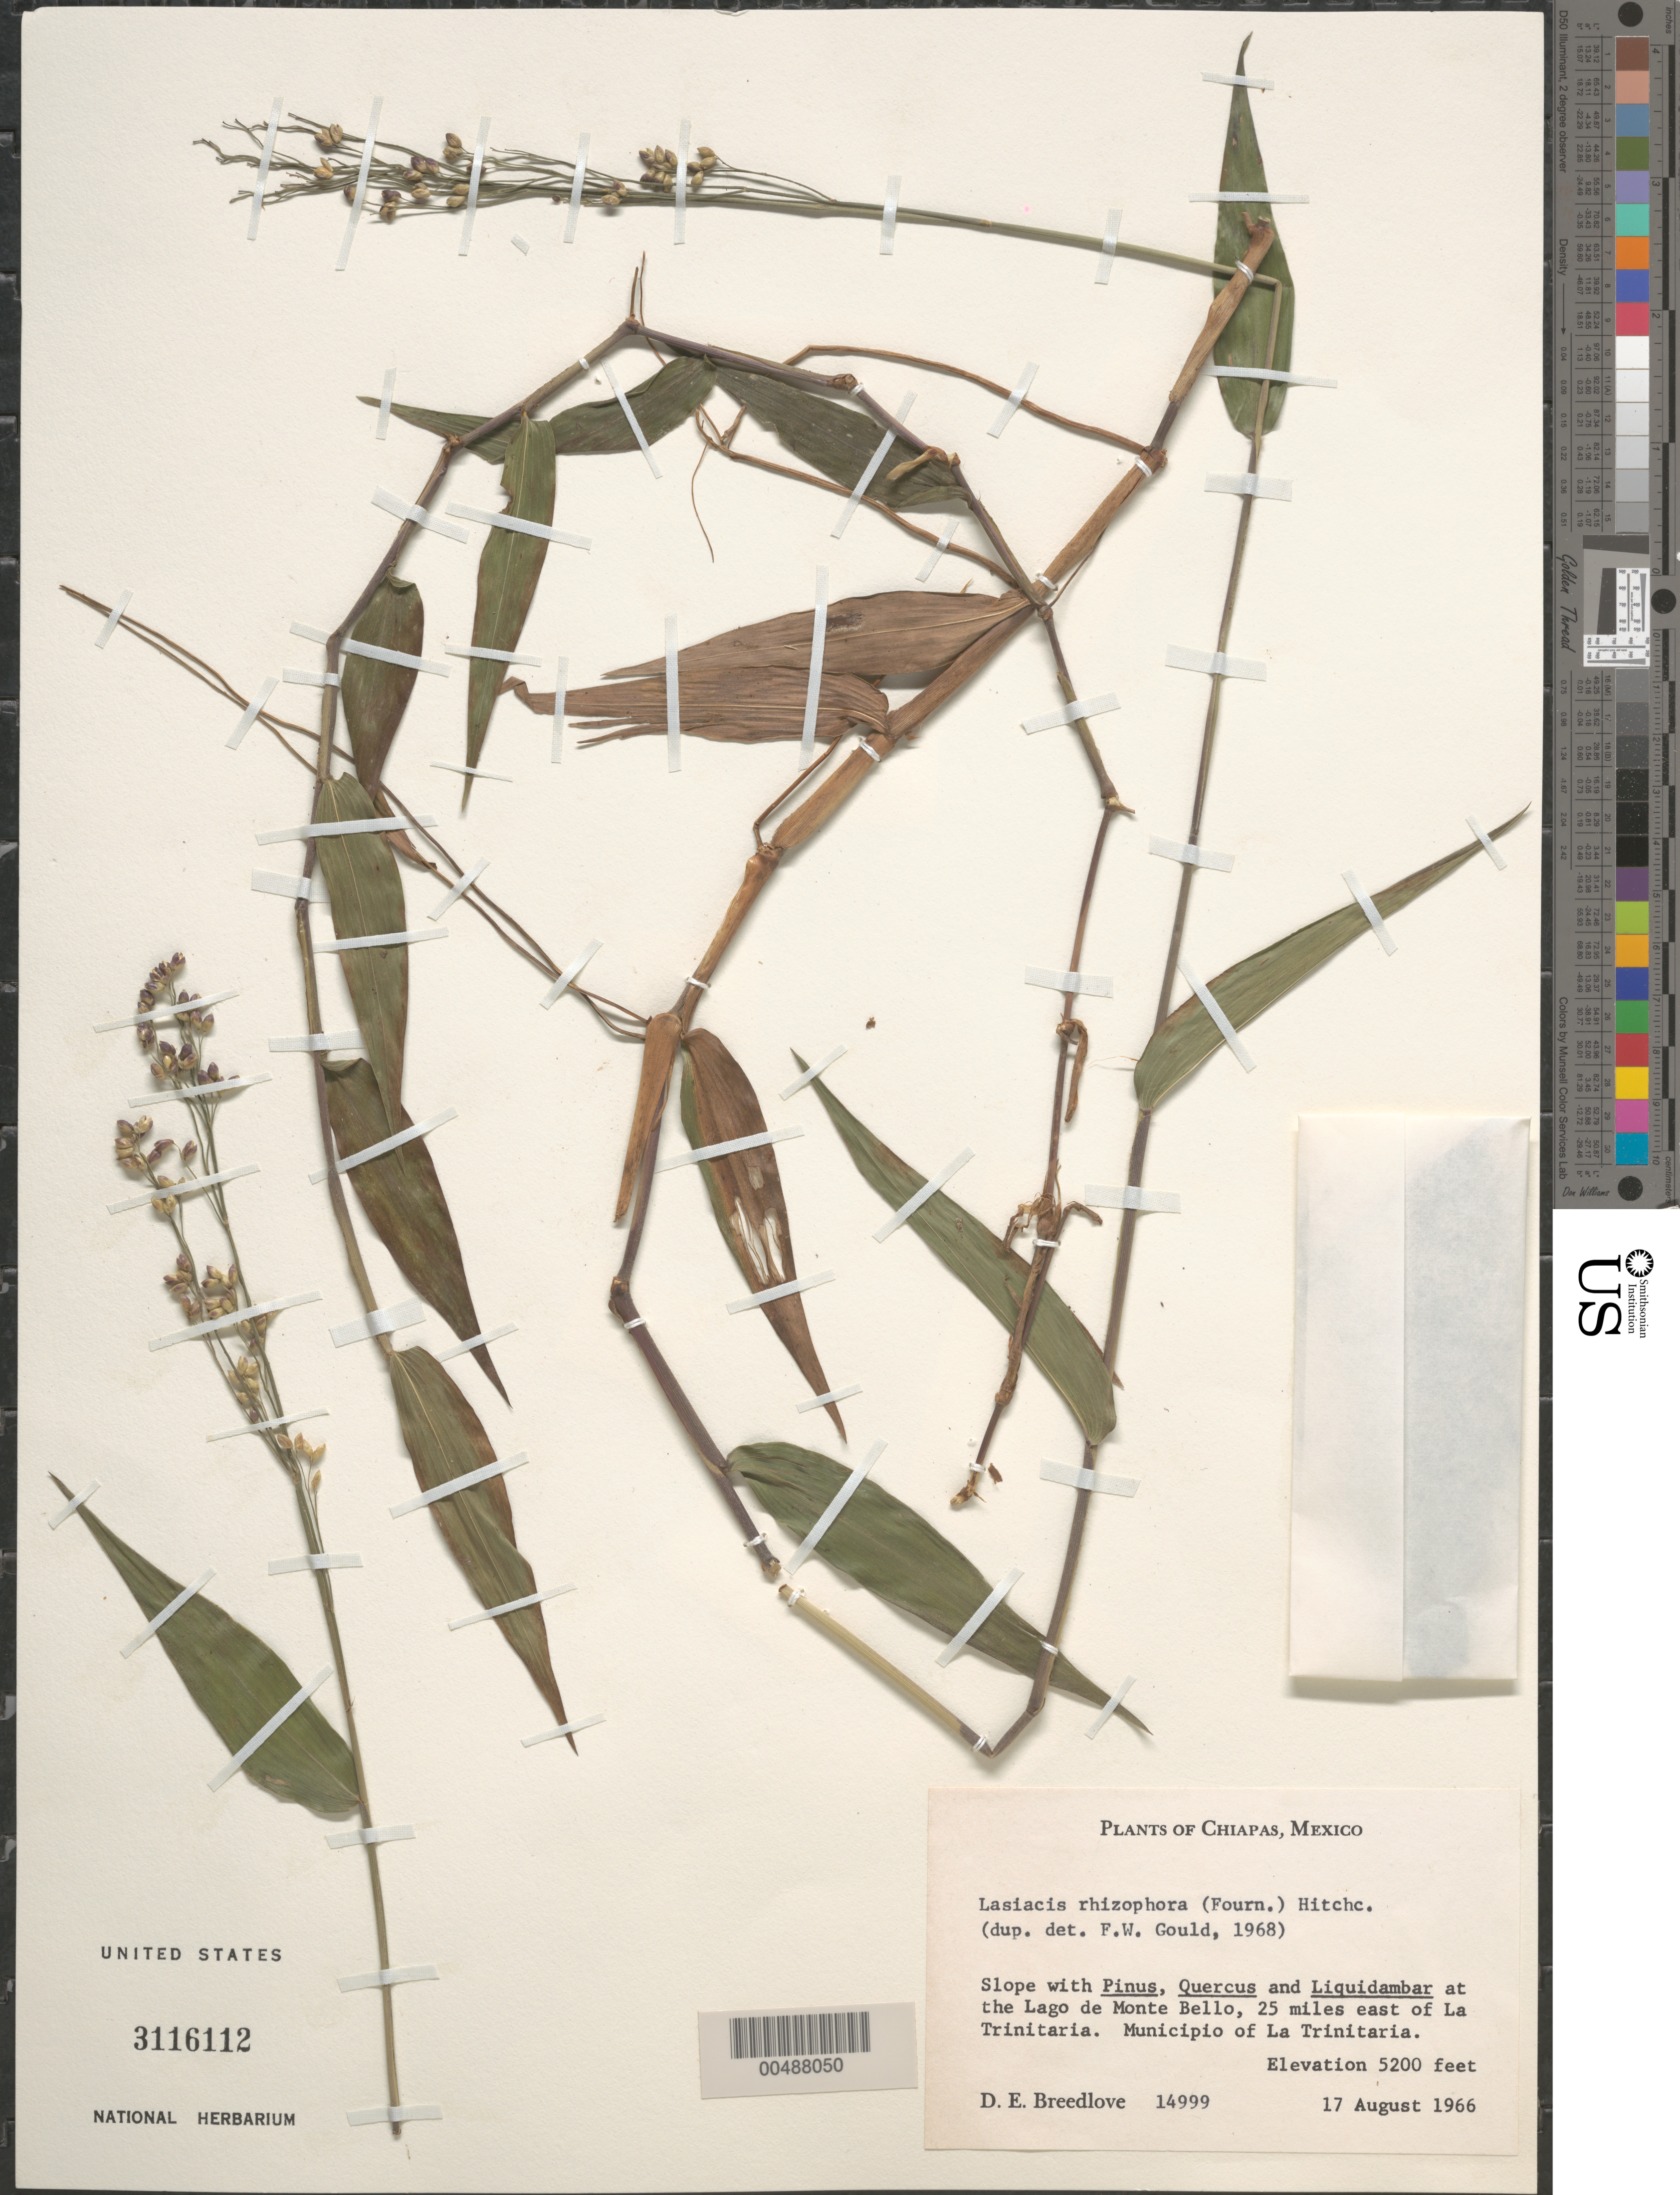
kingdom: Plantae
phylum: Tracheophyta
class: Liliopsida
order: Poales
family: Poaceae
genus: Lasiacis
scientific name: Lasiacis rhizophora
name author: (E. Fourn.) Hitchc.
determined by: Gould, F. W.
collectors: D. E. Breedlove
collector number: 14999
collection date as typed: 17 Aug 1966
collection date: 1966-08-17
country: Mexico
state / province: Chiapas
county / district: La Trinitaria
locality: At the Lago de Monte Bello, 25 mi E of La Trinitaria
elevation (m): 1585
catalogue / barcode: US 3116112